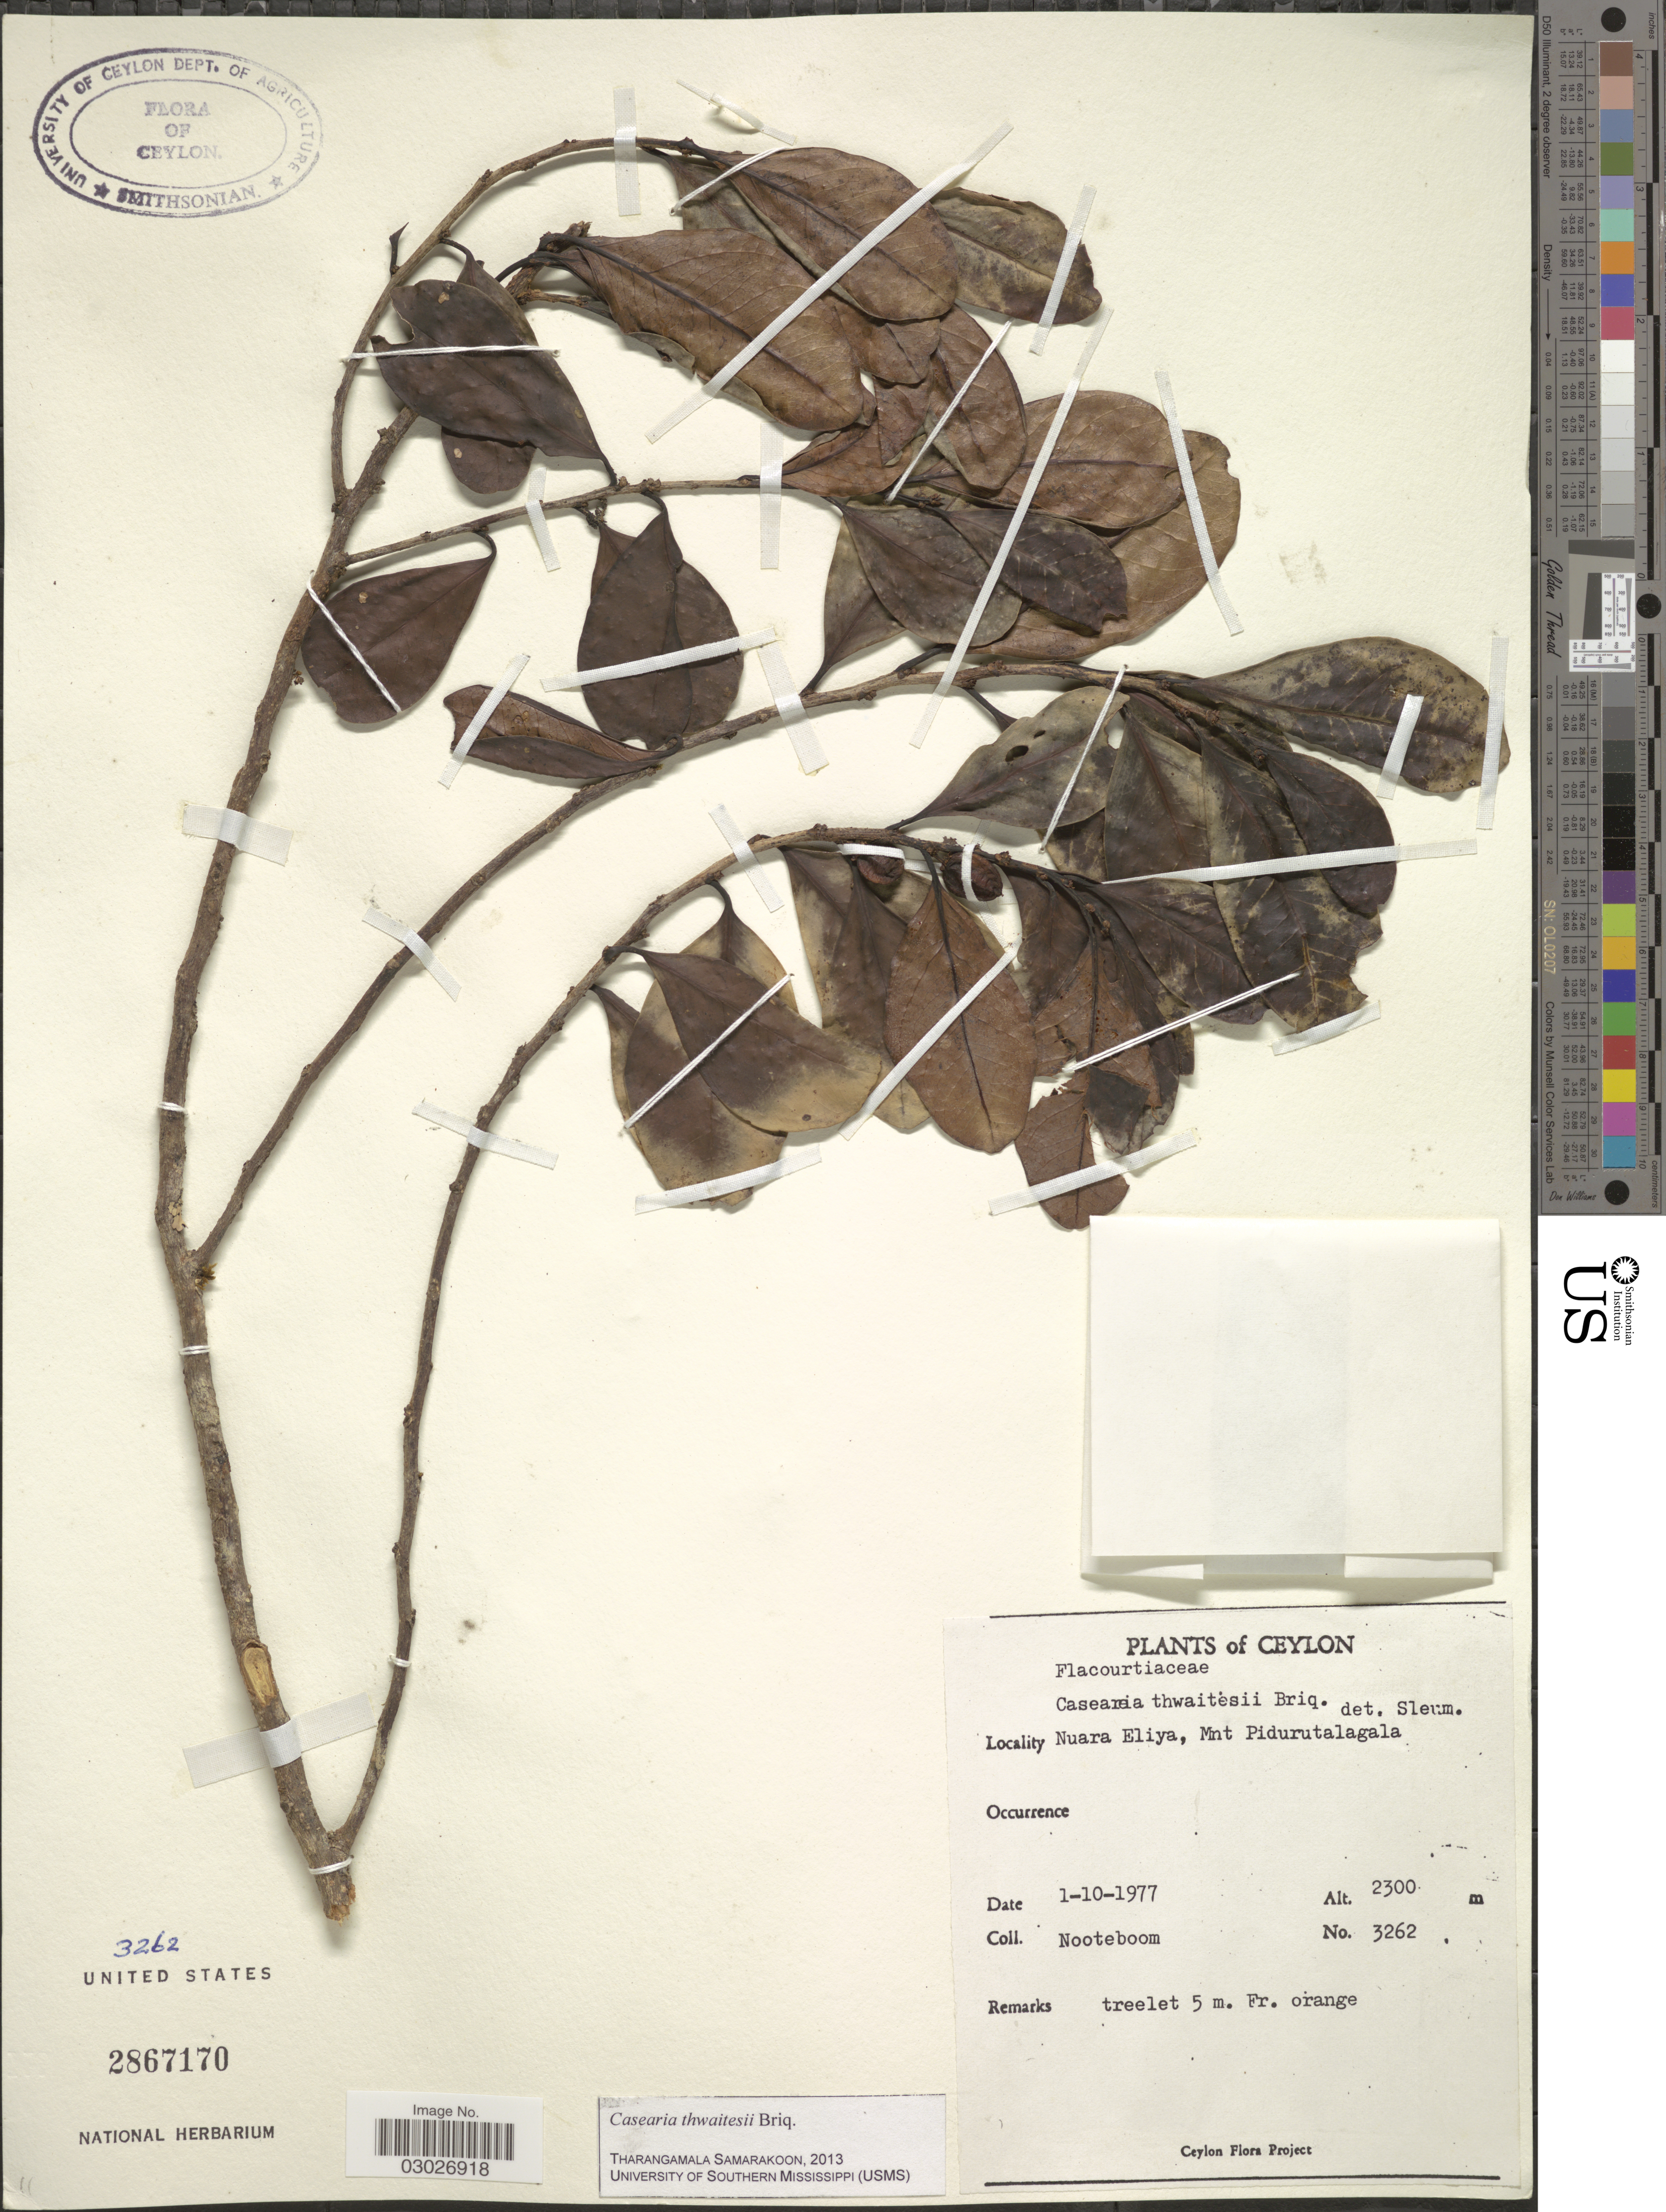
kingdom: Plantae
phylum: Tracheophyta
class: Magnoliopsida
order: Malpighiales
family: Salicaceae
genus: Casearia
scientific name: Casearia thwaitesii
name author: Briq.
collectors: Nooteboom, --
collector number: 3262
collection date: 1977-10-01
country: Sri Lanka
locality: Ceylon. Nuara Eliya, Mnt Pidurutalagala.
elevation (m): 2300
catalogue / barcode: US 2867170